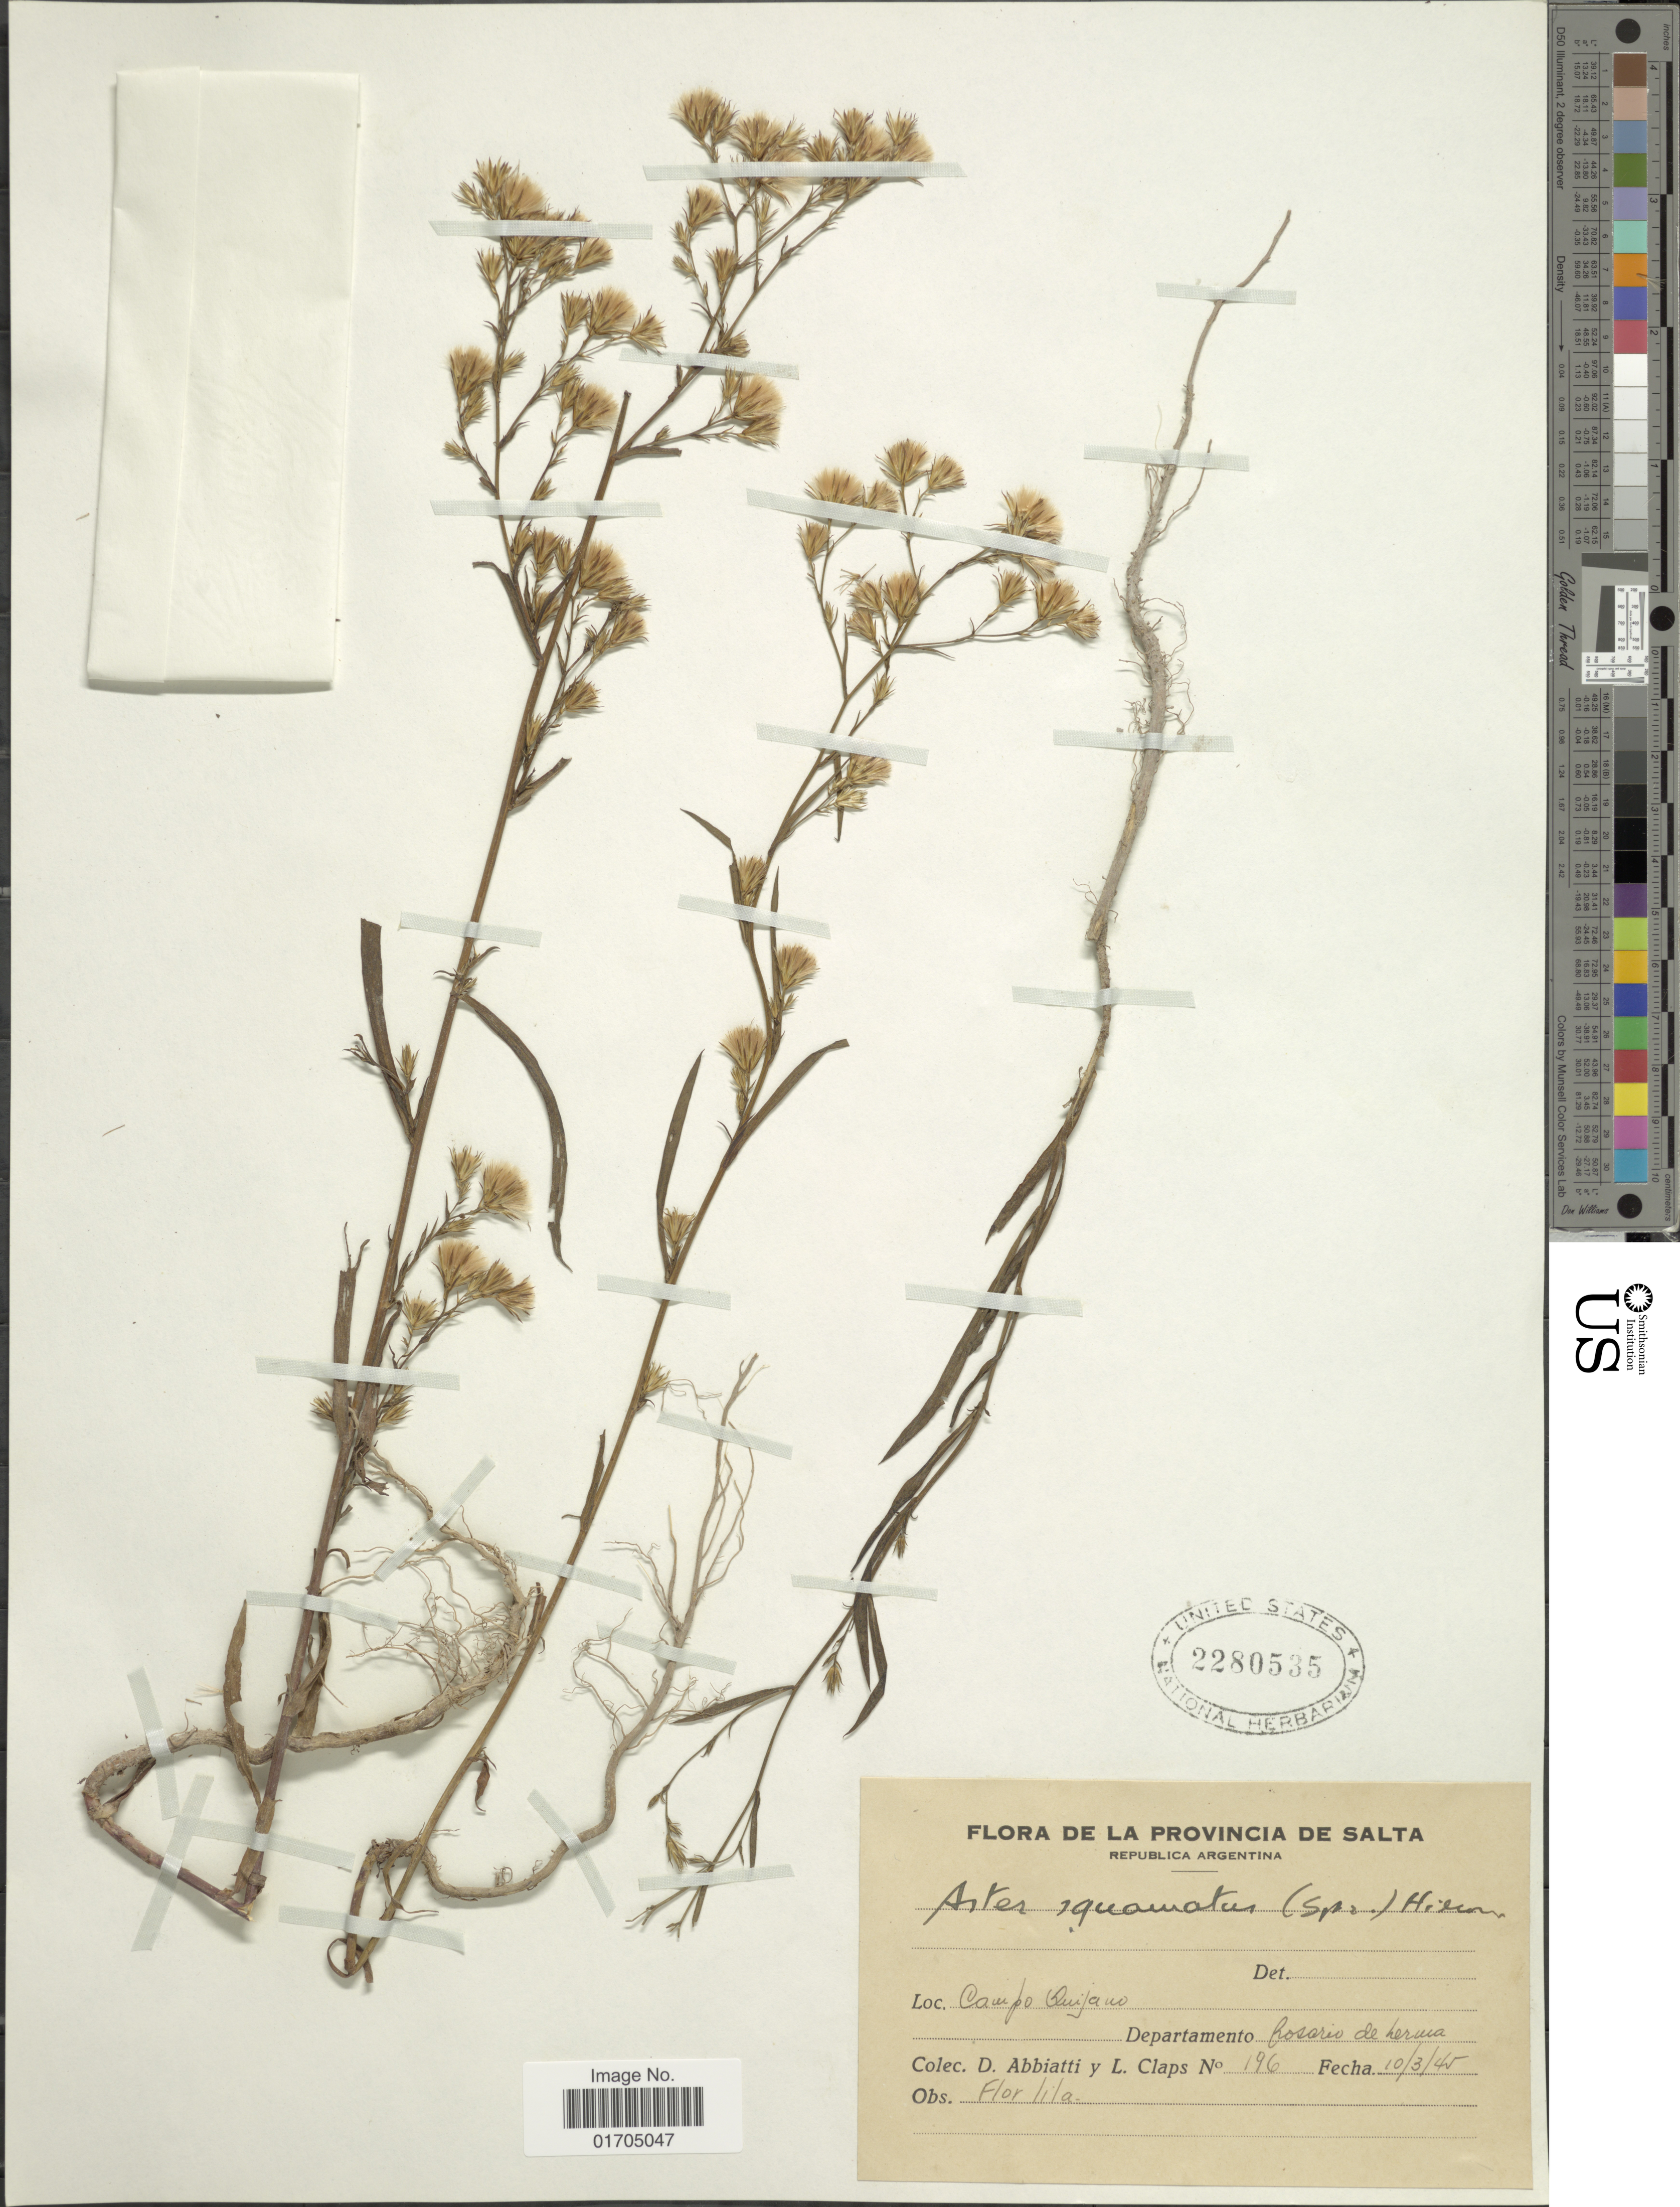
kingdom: Plantae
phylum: Tracheophyta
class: Magnoliopsida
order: Asterales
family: Asteraceae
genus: Symphyotrichum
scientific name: Symphyotrichum squamatum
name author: (Spreng.) G.L. Nesom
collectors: D. Abbiatti & L. Claps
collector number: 196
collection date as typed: Transcribed d/m/y: 10/3/45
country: Argentina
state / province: Salta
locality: Campo Quijano, Departamemto Rosario de Lerma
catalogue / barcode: US 2280535